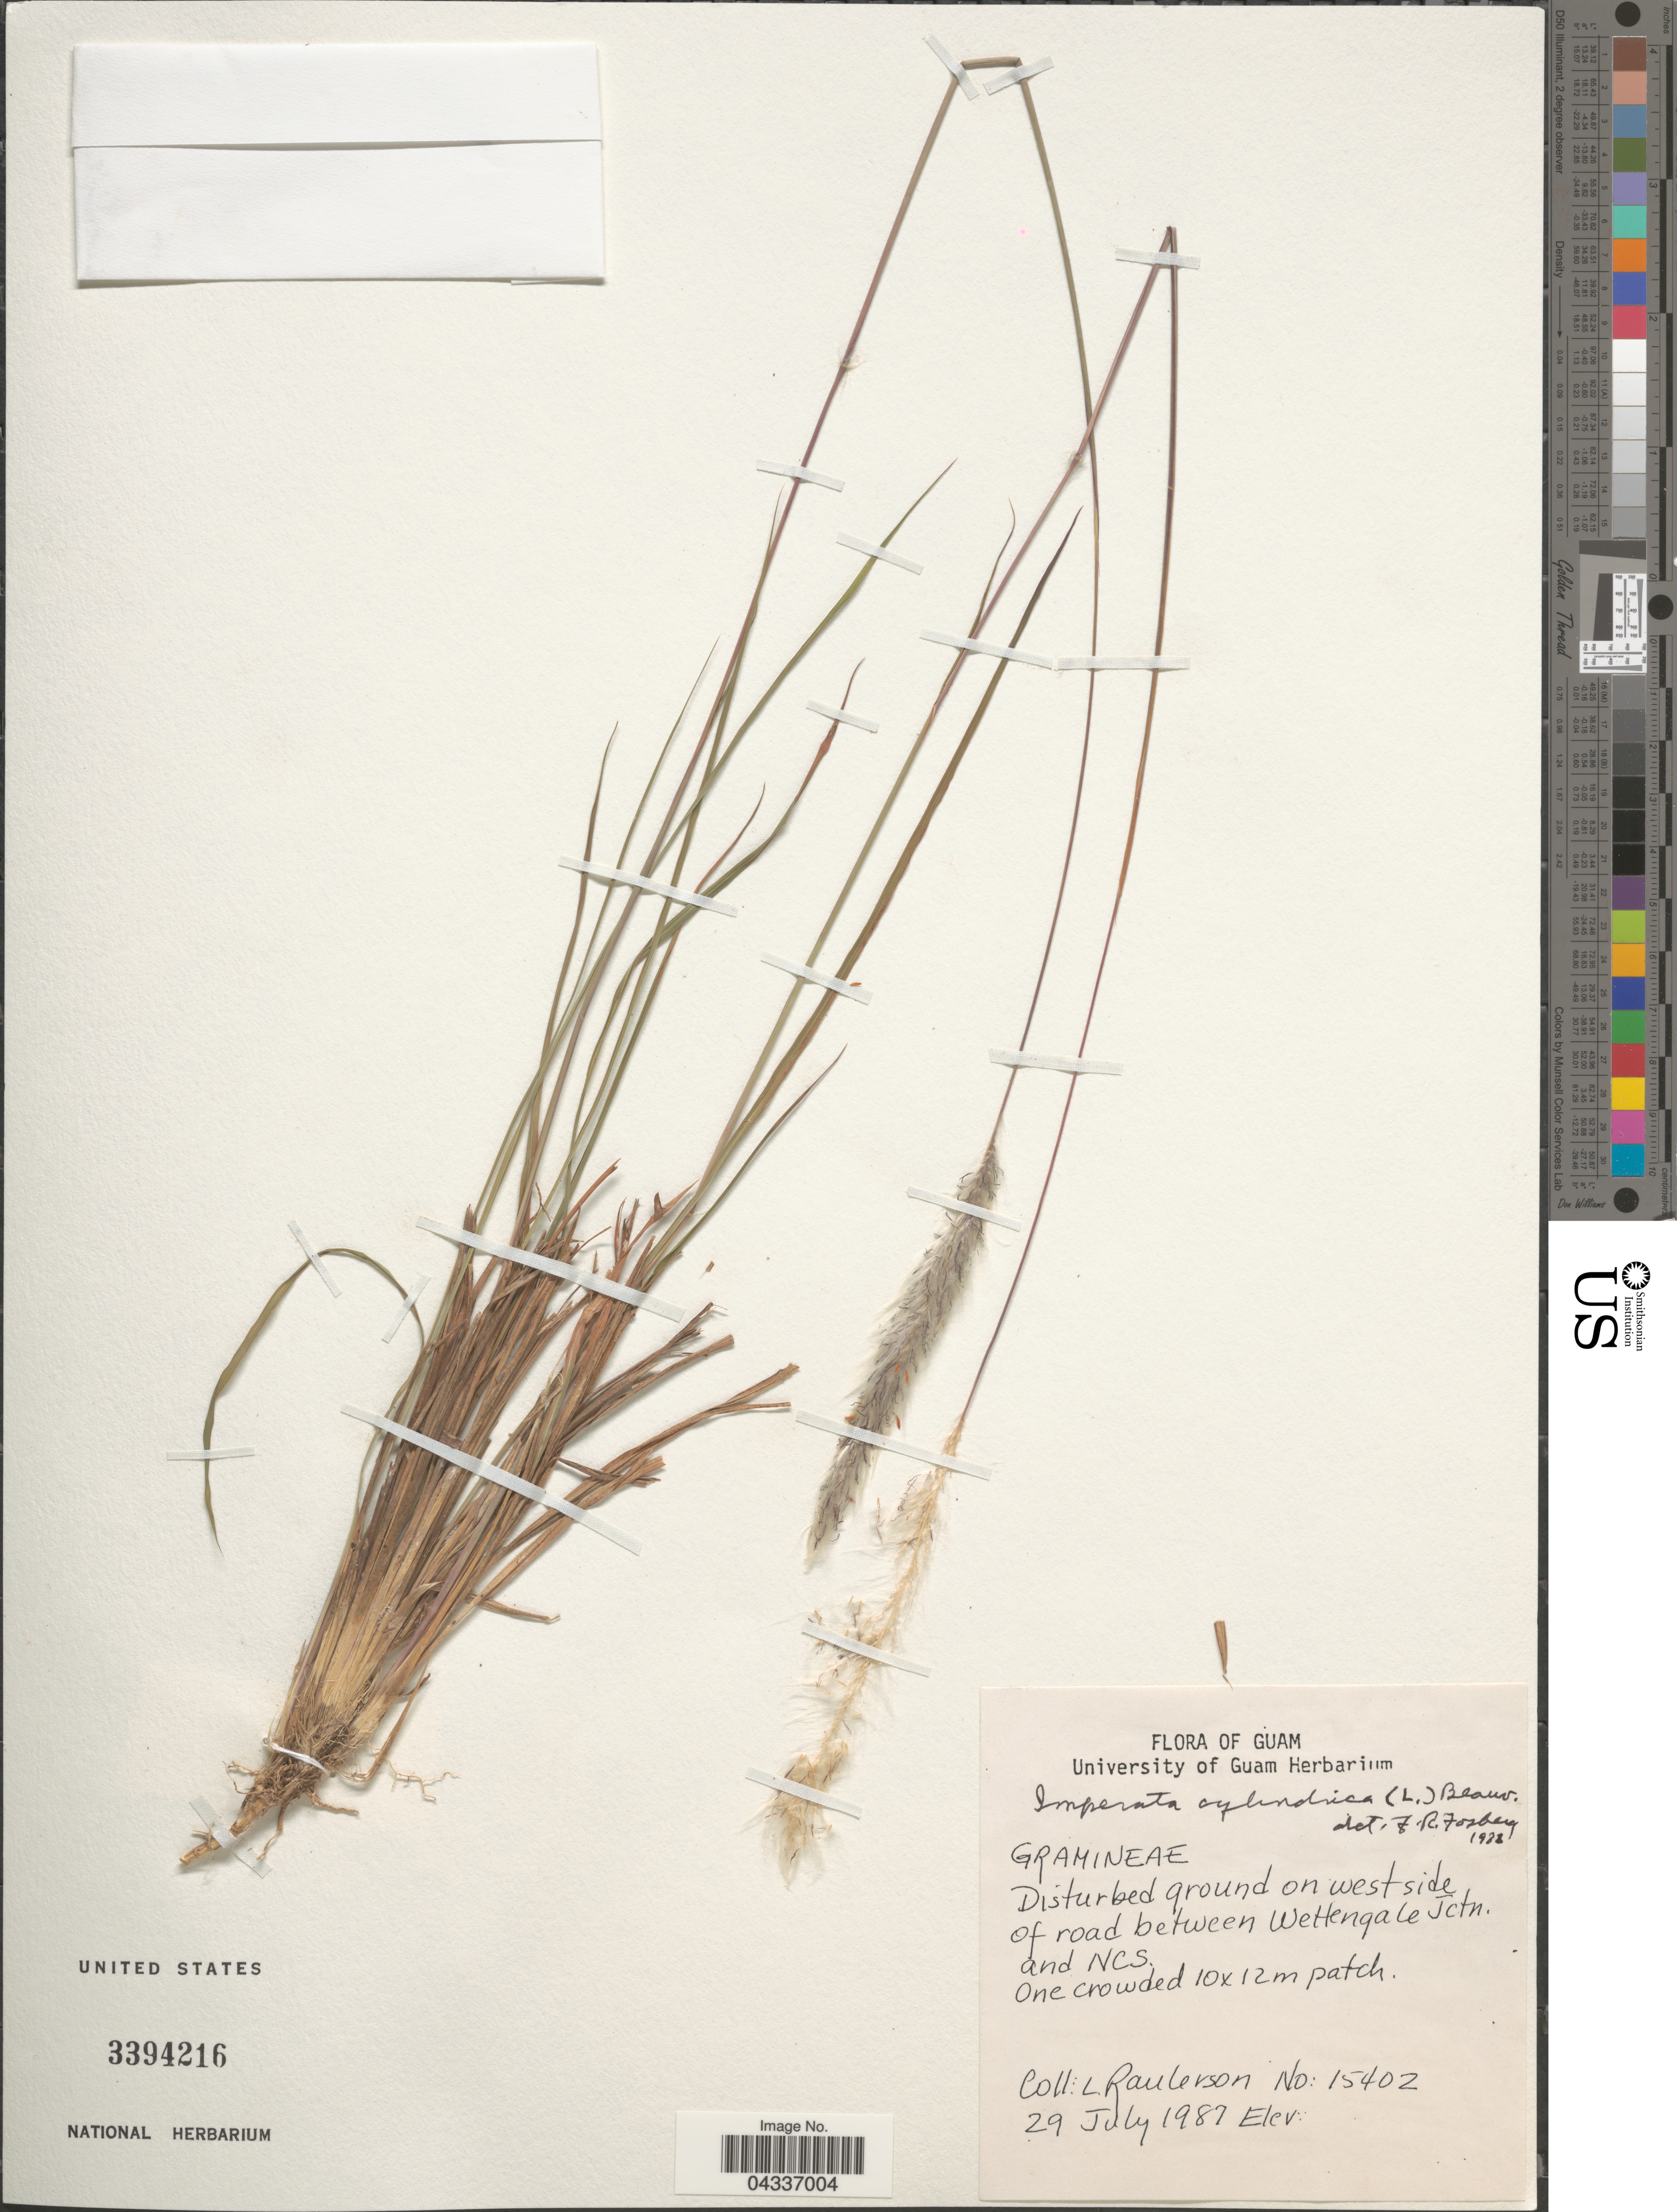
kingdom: Plantae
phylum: Tracheophyta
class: Liliopsida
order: Poales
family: Poaceae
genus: Imperata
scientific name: Imperata cylindrica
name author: (L.) P. Beauv.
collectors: L. Raulerson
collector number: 15402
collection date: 1987-07-29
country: Guam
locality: On west side of road between Wettengale Jctn. and NCS.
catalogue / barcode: US 3394216